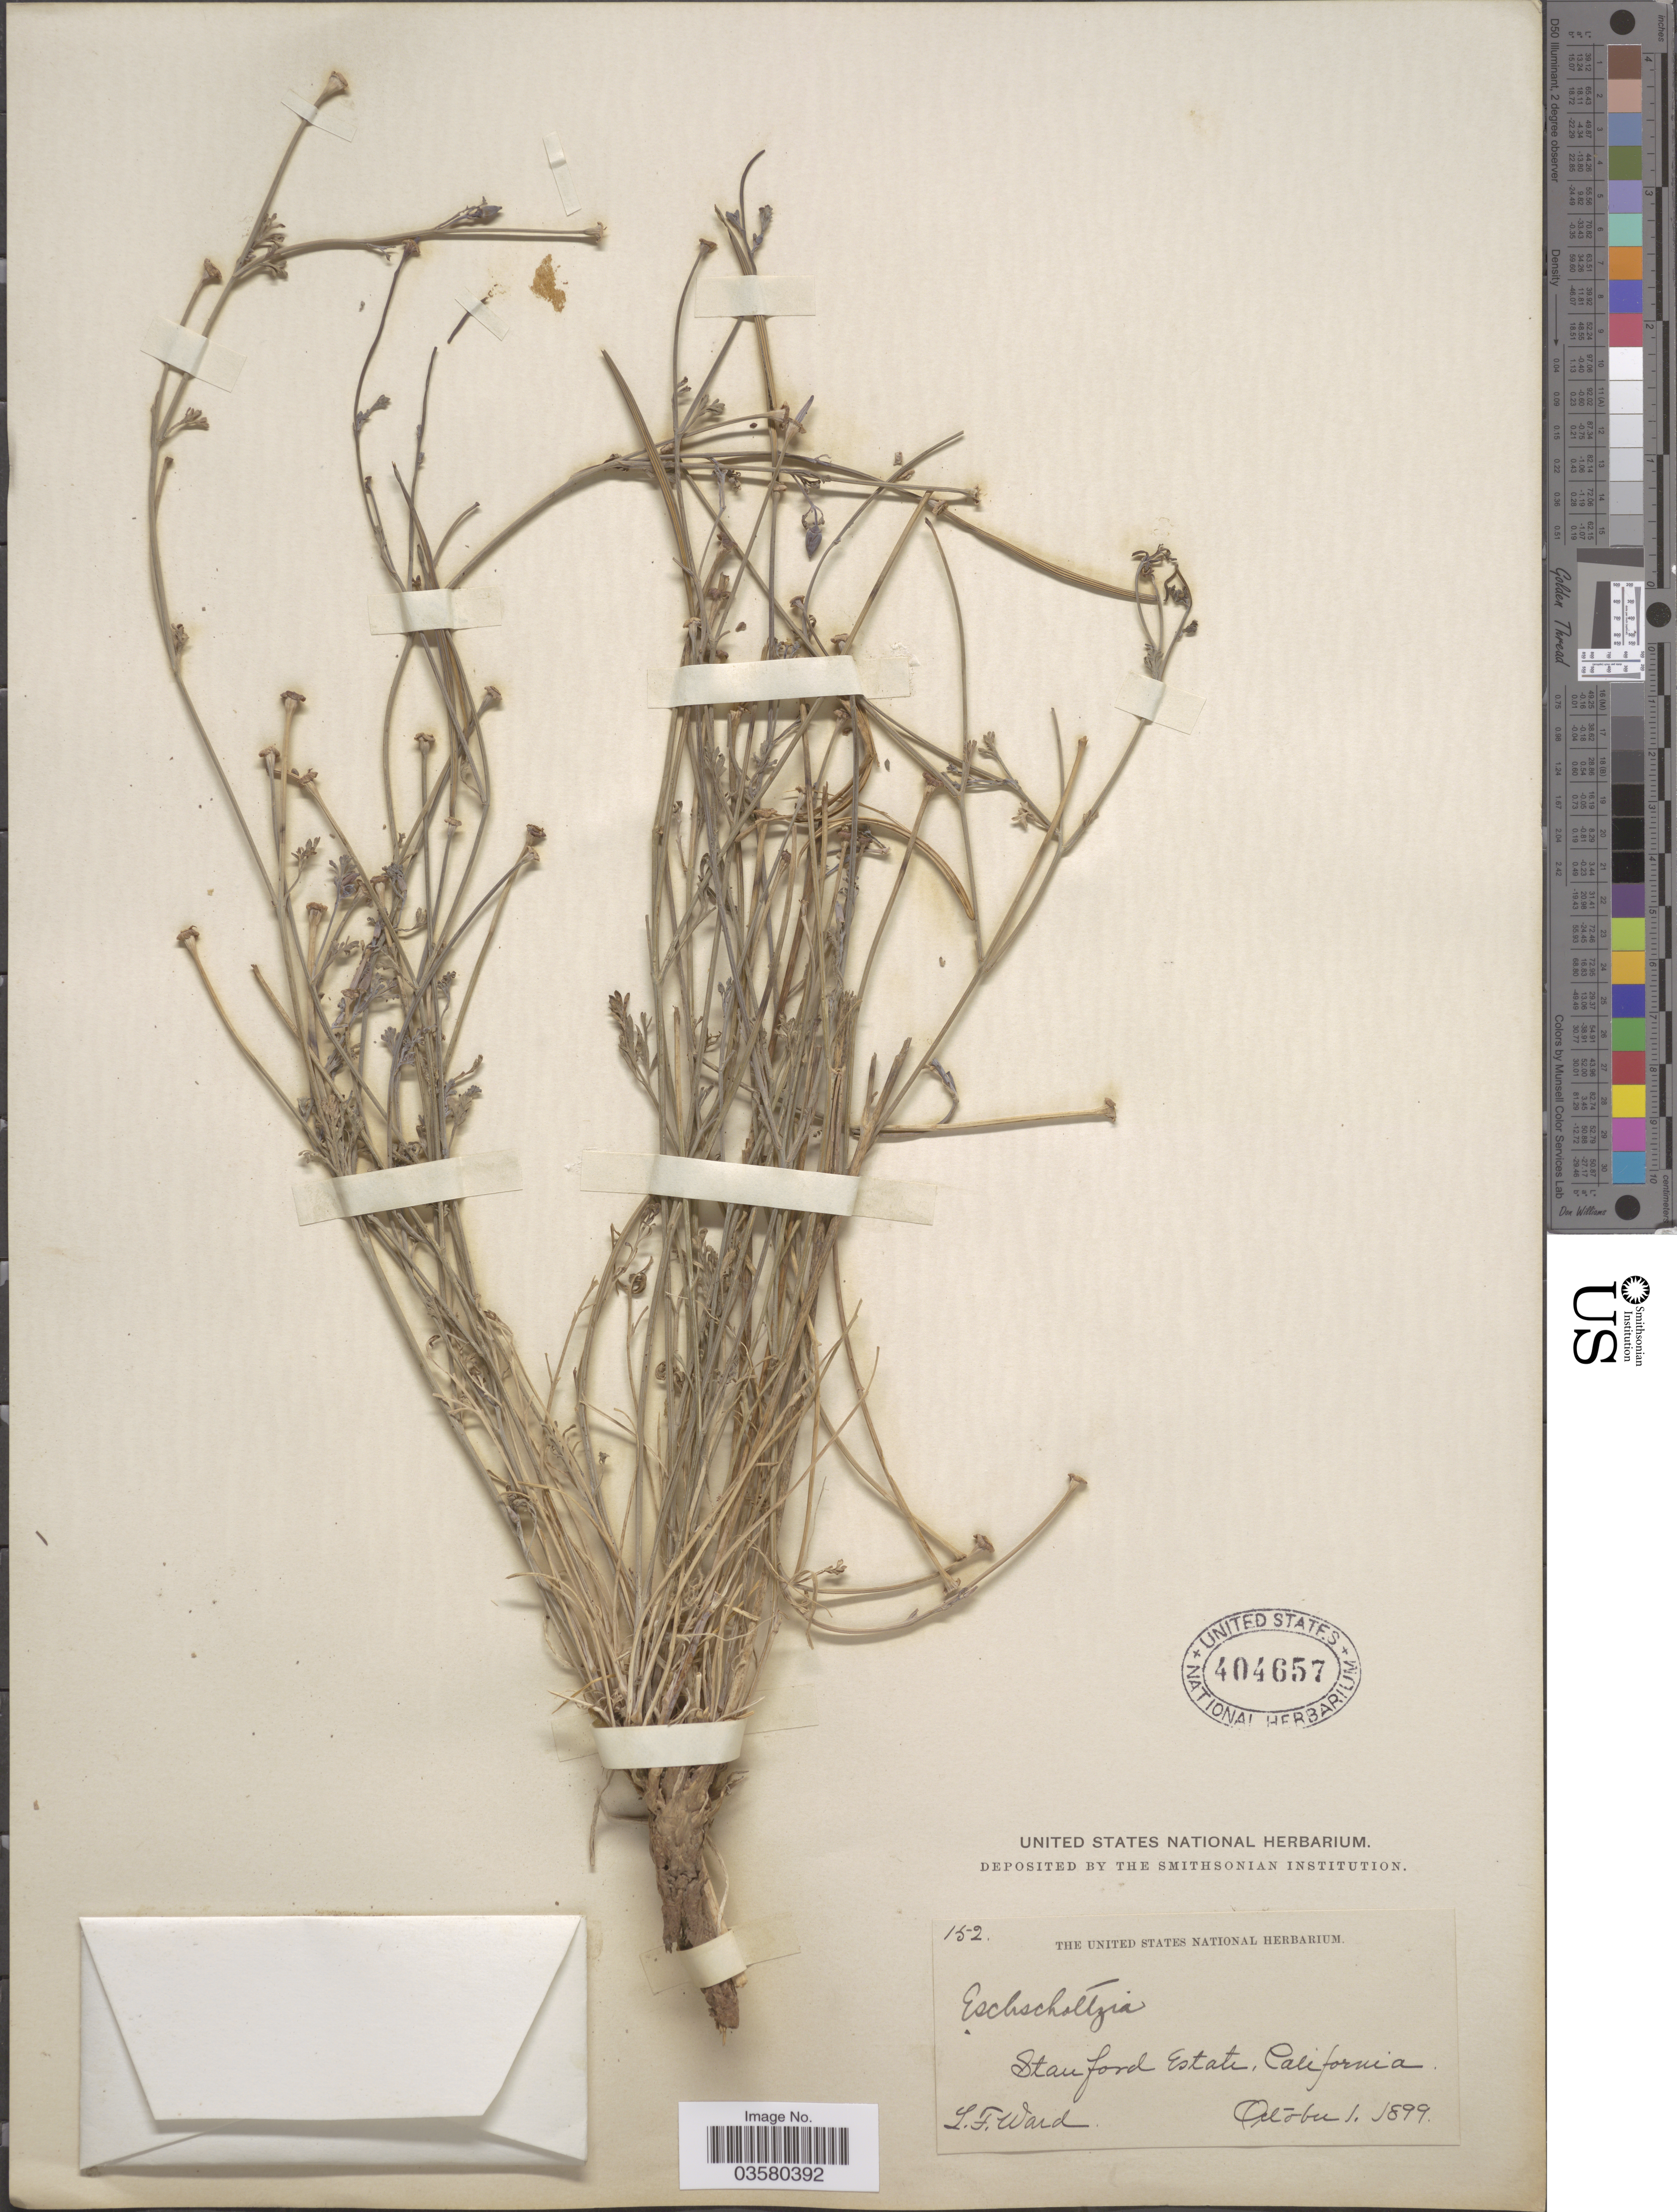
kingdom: Plantae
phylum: Tracheophyta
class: Magnoliopsida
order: Ranunculales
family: Papaveraceae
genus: Eschscholzia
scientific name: Eschscholzia californica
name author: Cham.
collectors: L. Ward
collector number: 152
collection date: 1899-10-01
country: United States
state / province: California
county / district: Santa Clara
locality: Stanford Estate.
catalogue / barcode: US 404657